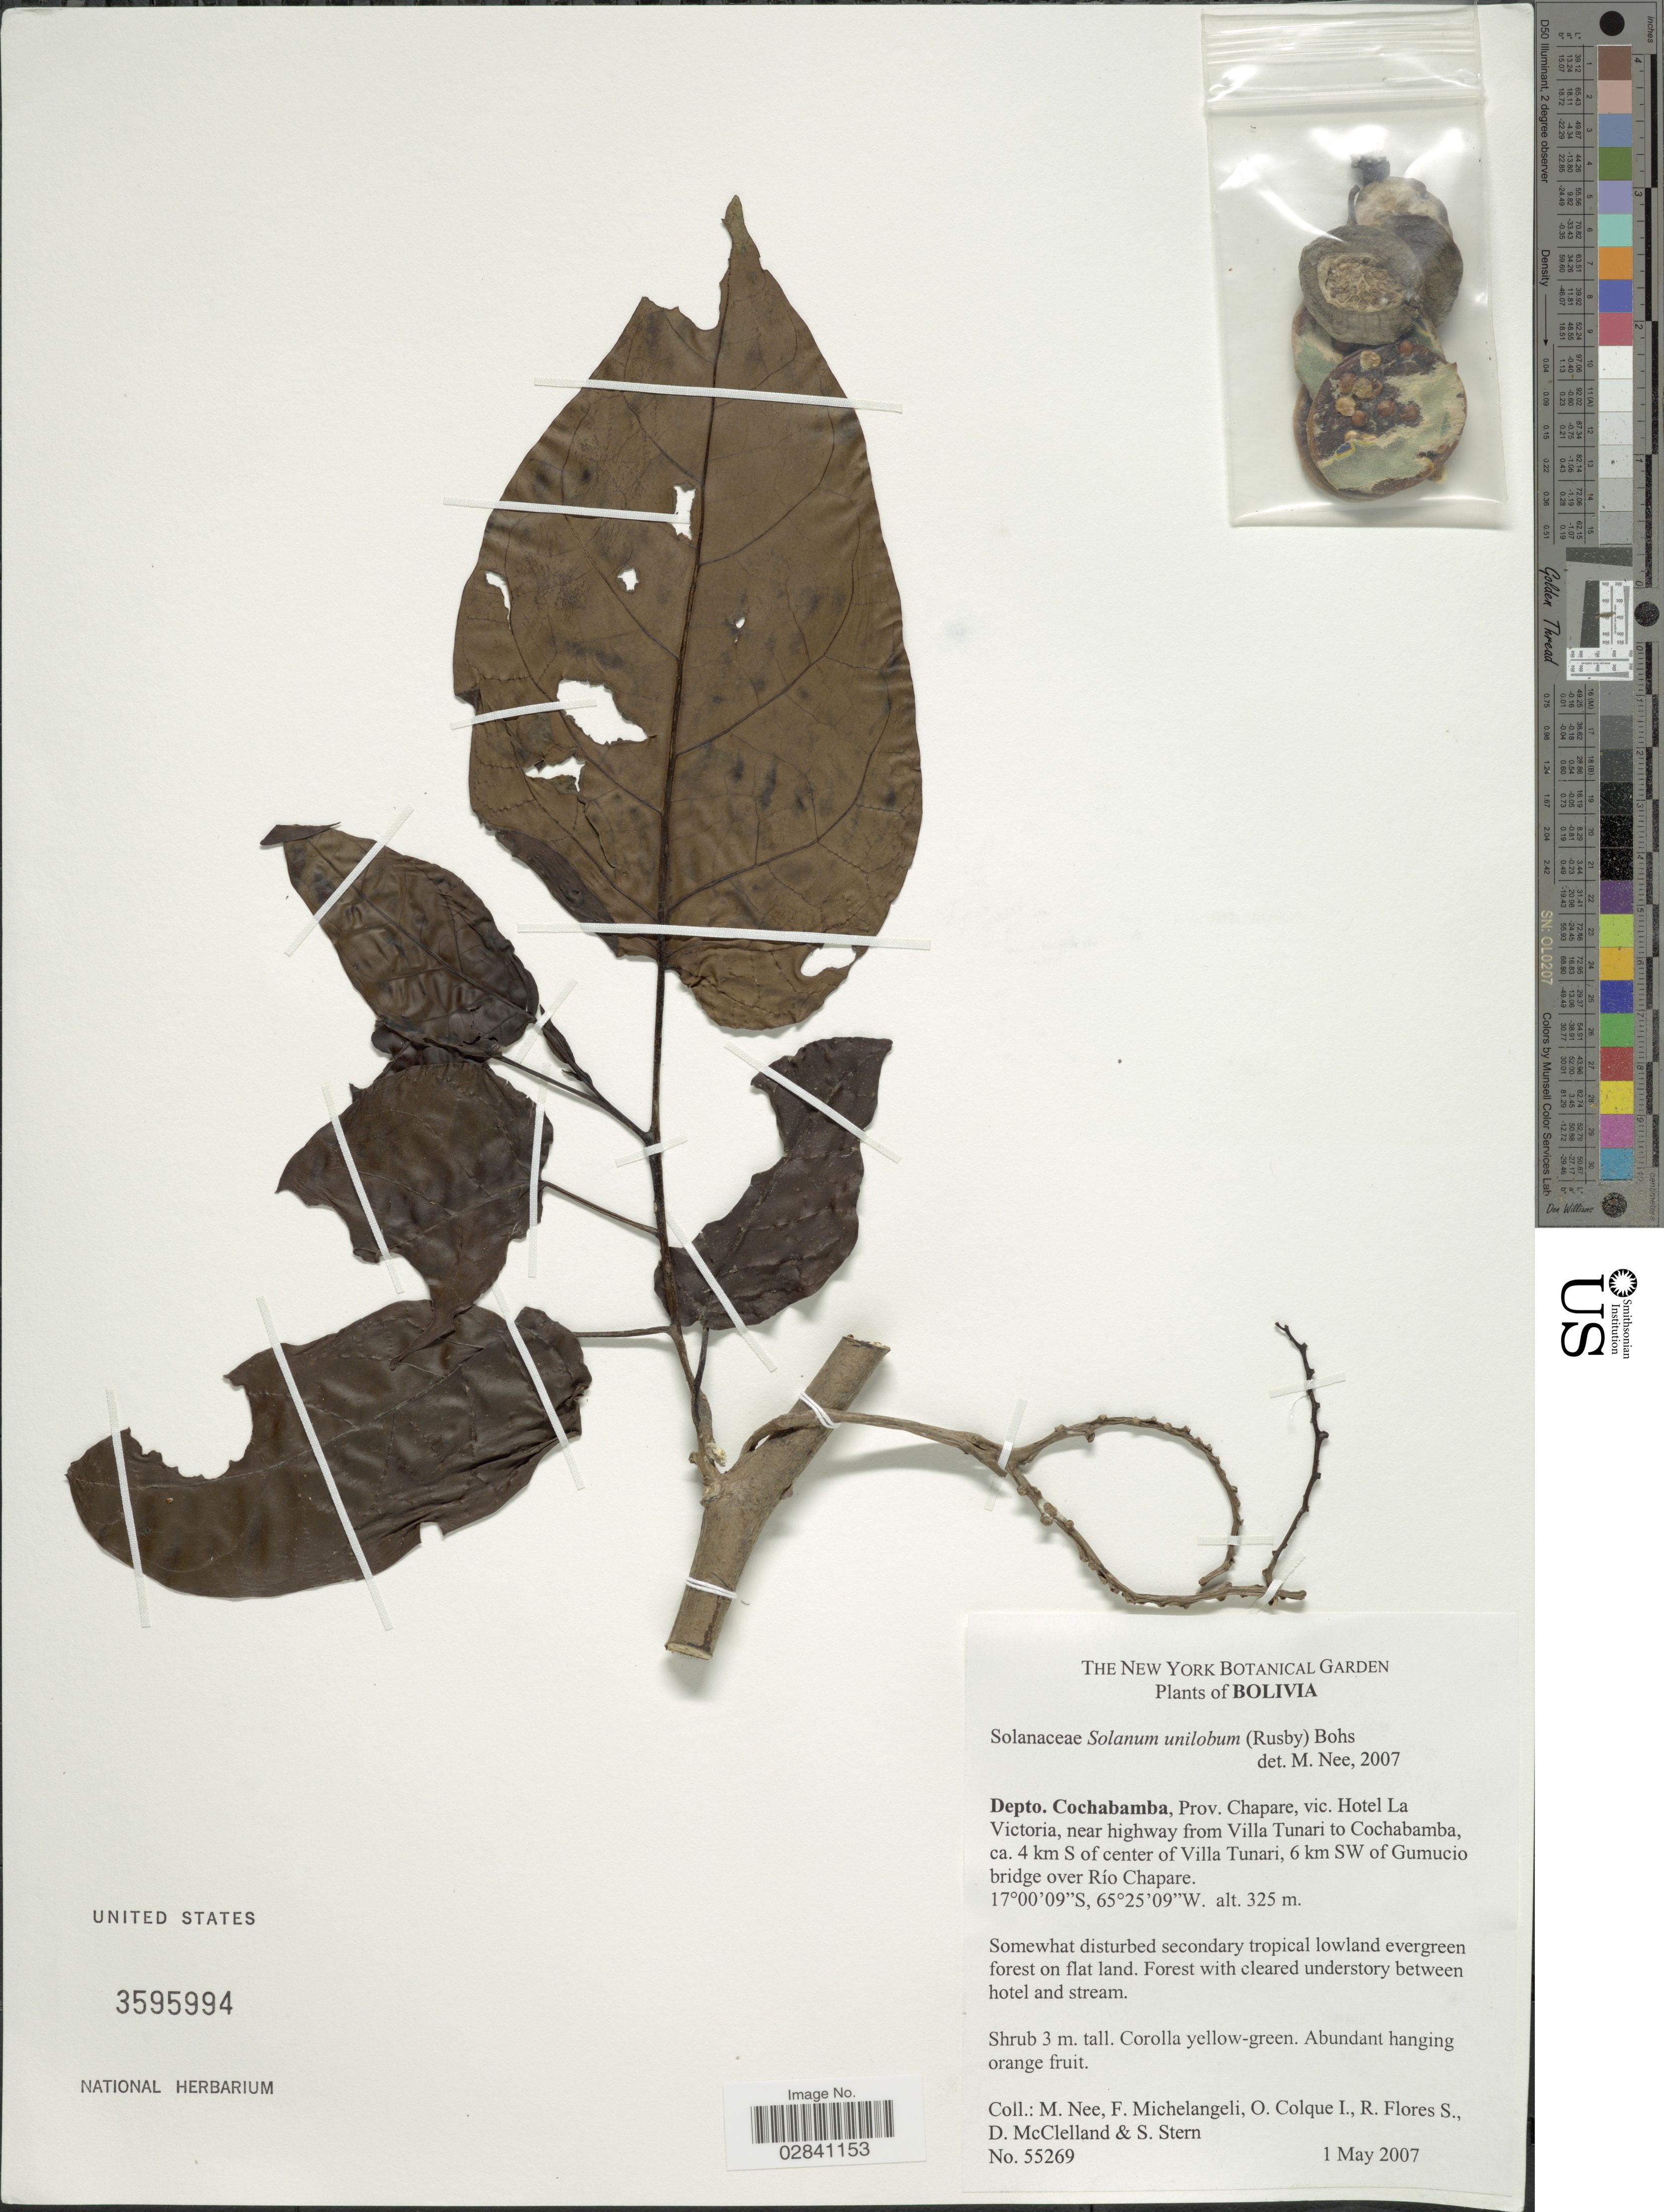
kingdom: Plantae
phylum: Tracheophyta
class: Magnoliopsida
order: Solanales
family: Solanaceae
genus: Cyphomandra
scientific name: Cyphomandra uniloba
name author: Rusby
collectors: M. Nee, F. Michelangeli, O. Colque, M. Flores & et al.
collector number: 55269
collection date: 2007-05-01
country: Bolivia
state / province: Cochabamba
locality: Dept. Cochabamba, Prov. Chapare, vic. Hotel La Victoria, near highway from Villa Tunari to Cochabamba, ca. 4 km S of center of Villa Tunari, 6 km SW of Gumucio bridge over Rio Chapare.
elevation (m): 325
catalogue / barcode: US 3595994